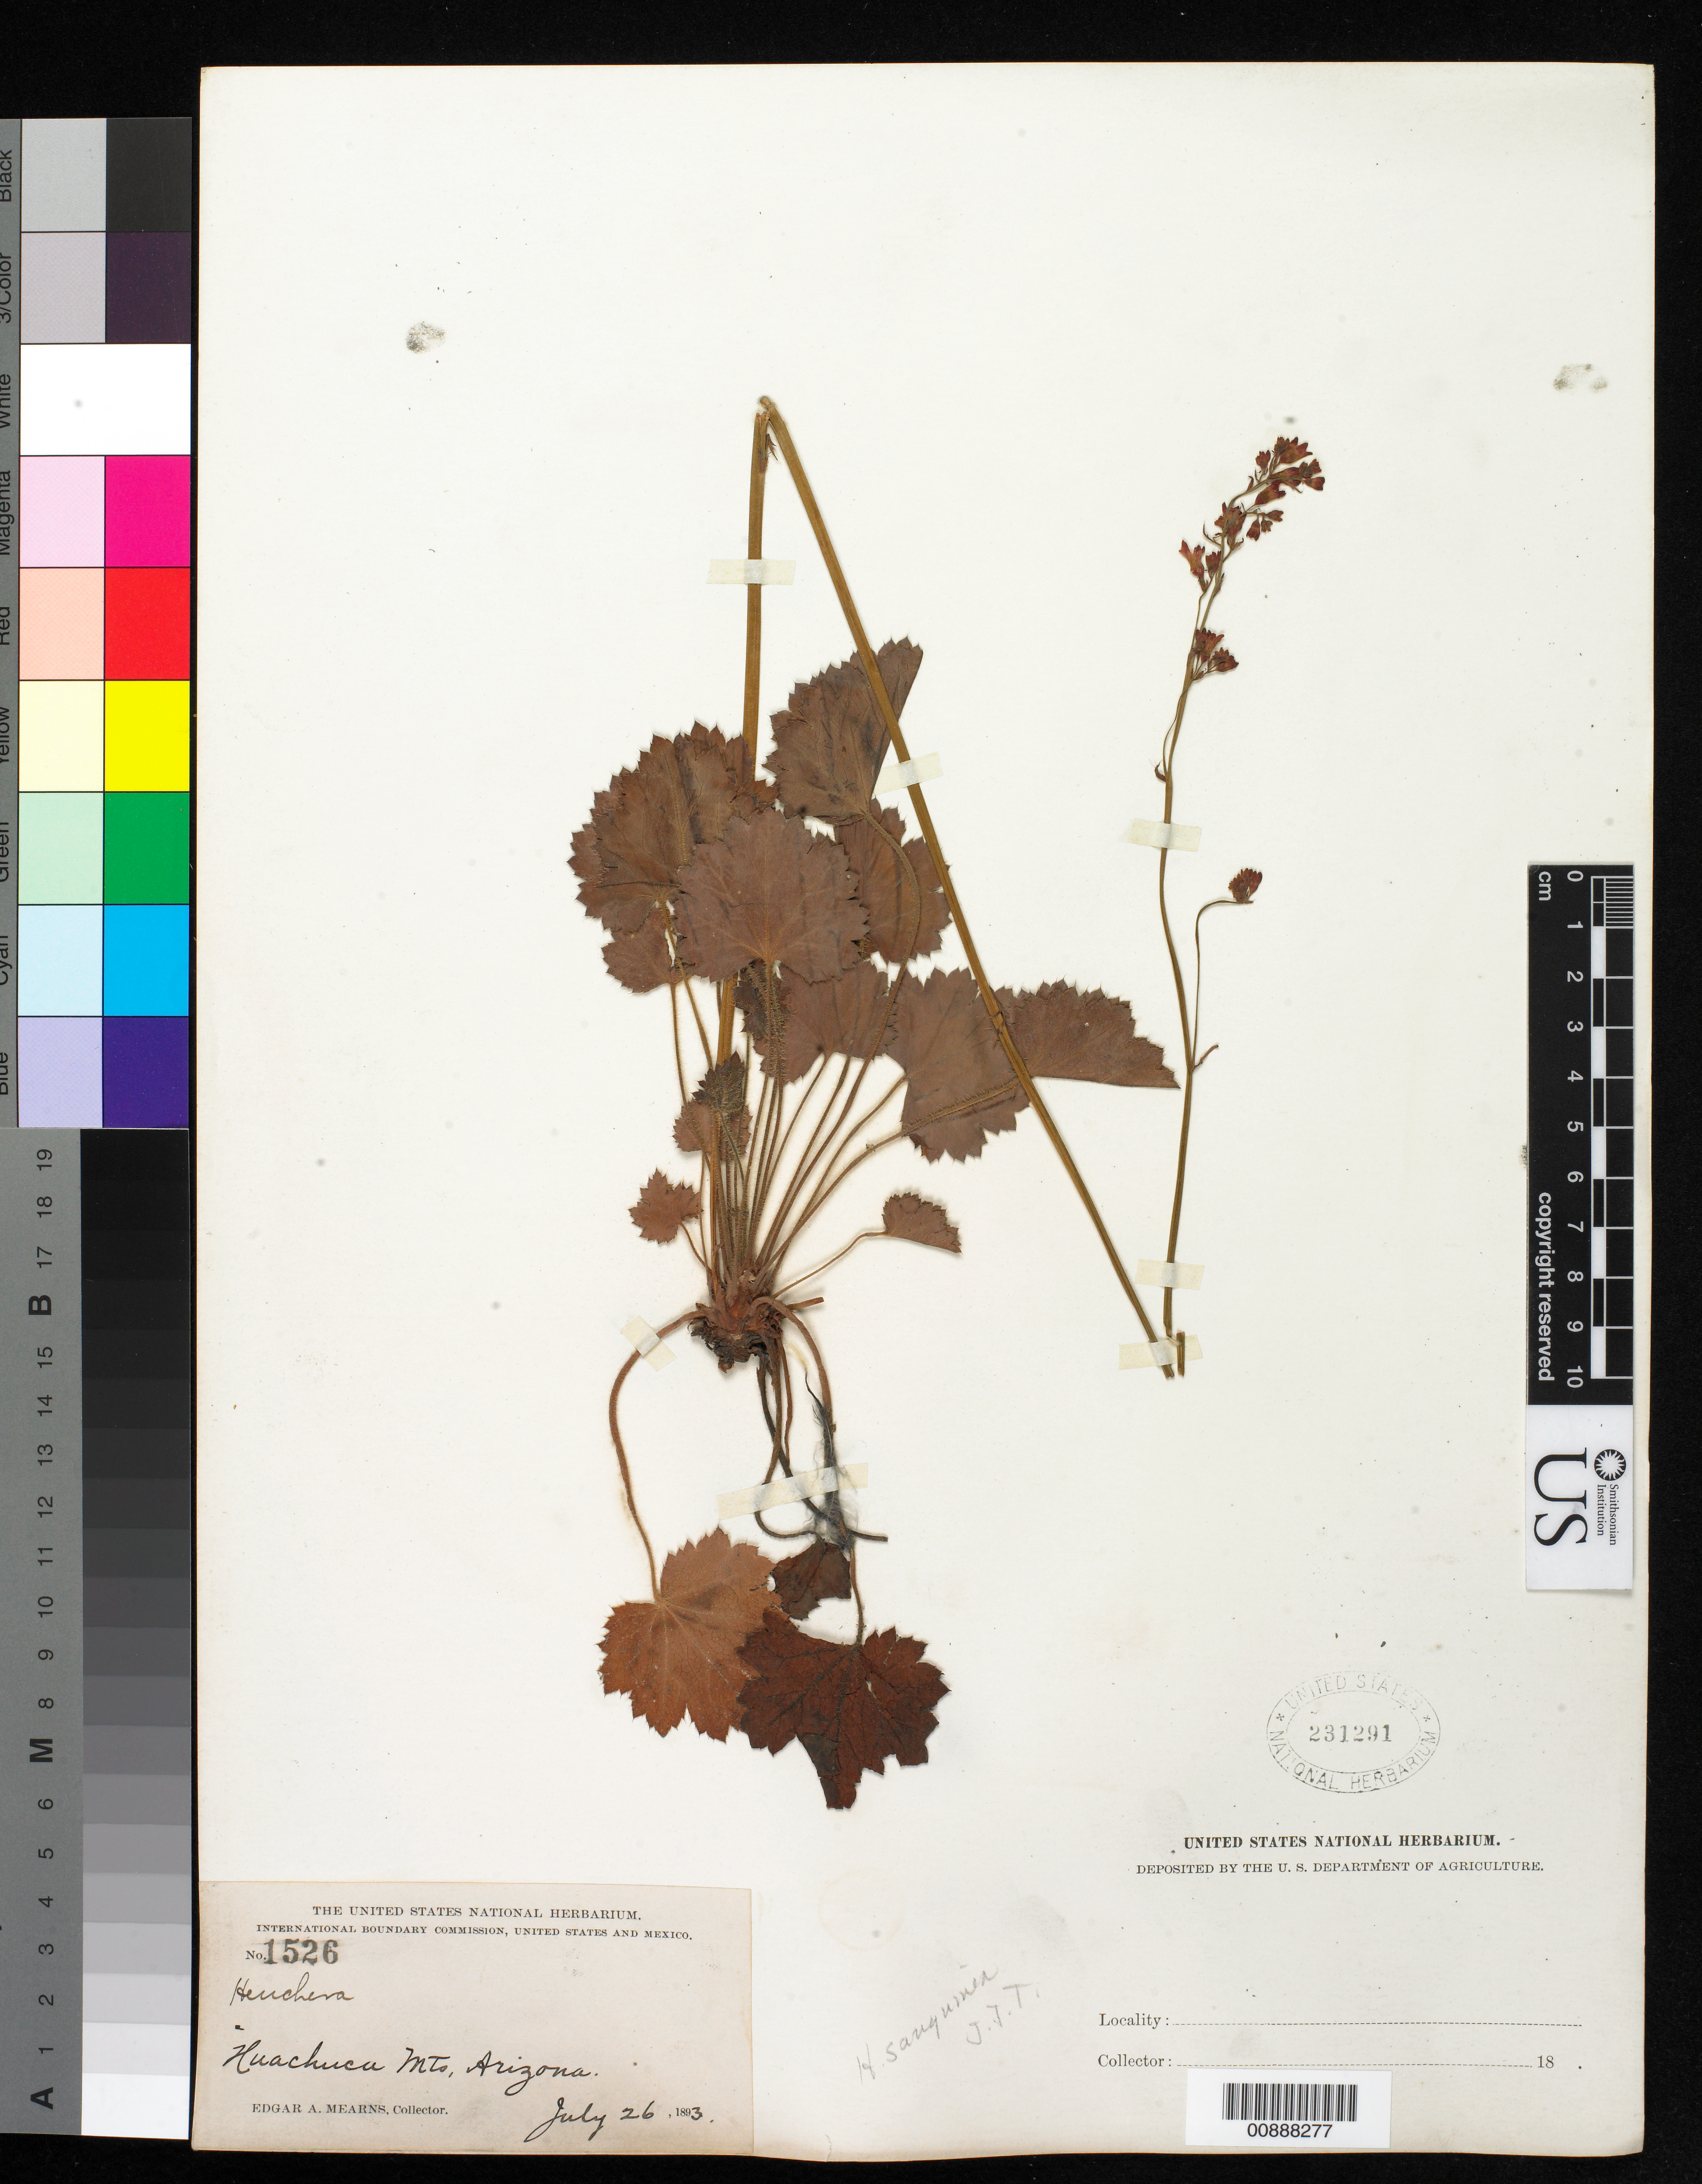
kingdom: Plantae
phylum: Tracheophyta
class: Magnoliopsida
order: Saxifragales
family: Saxifragaceae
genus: Heuchera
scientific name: Heuchera sanguinea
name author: Engelm.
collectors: E. A. Mearns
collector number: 1526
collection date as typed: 26 Jul 1893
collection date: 1893-07-26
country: United States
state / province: Arizona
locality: Huachuca Mts.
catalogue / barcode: US 231291